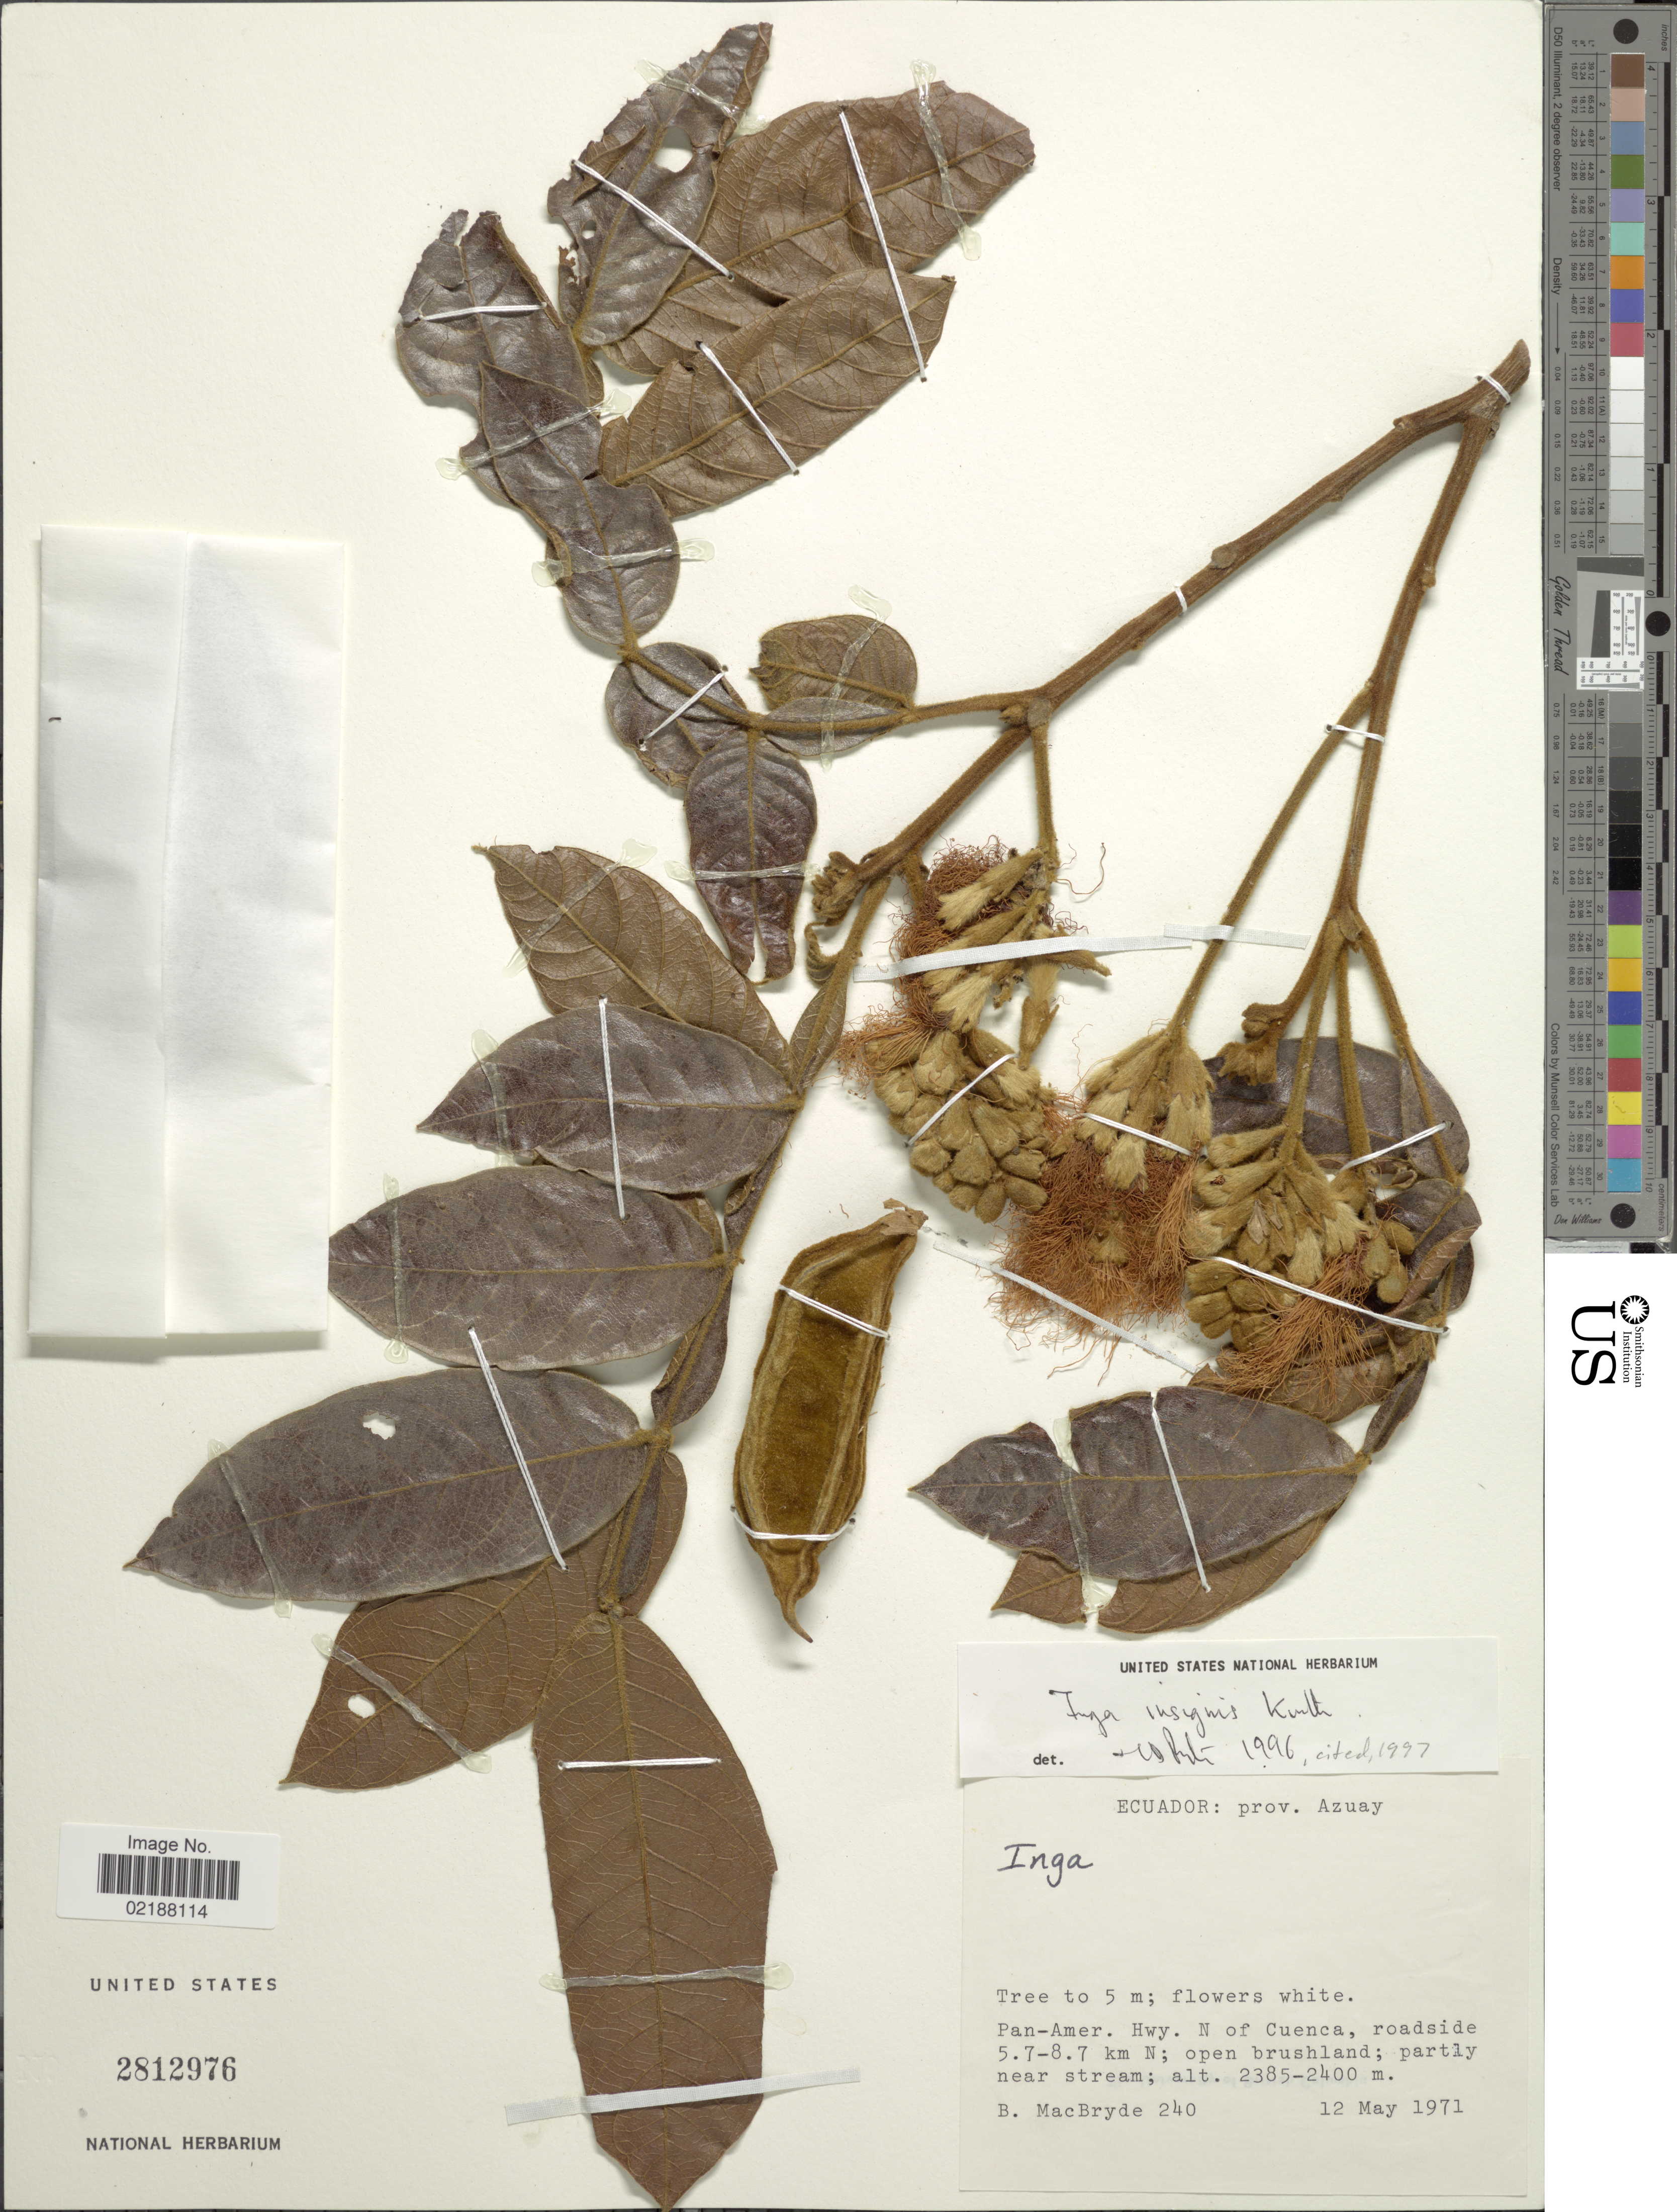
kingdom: Plantae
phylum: Tracheophyta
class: Magnoliopsida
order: Fabales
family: Fabaceae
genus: Inga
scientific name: Inga insignis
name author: Kunth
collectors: B. MacBryde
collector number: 240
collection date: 1971-05-12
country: Ecuador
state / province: Azuay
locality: Prov. Azuay. Pan-Amer. Hwy. N of Cuenca, roadside 5.7-8.7 km N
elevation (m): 2385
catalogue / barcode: US 2812976